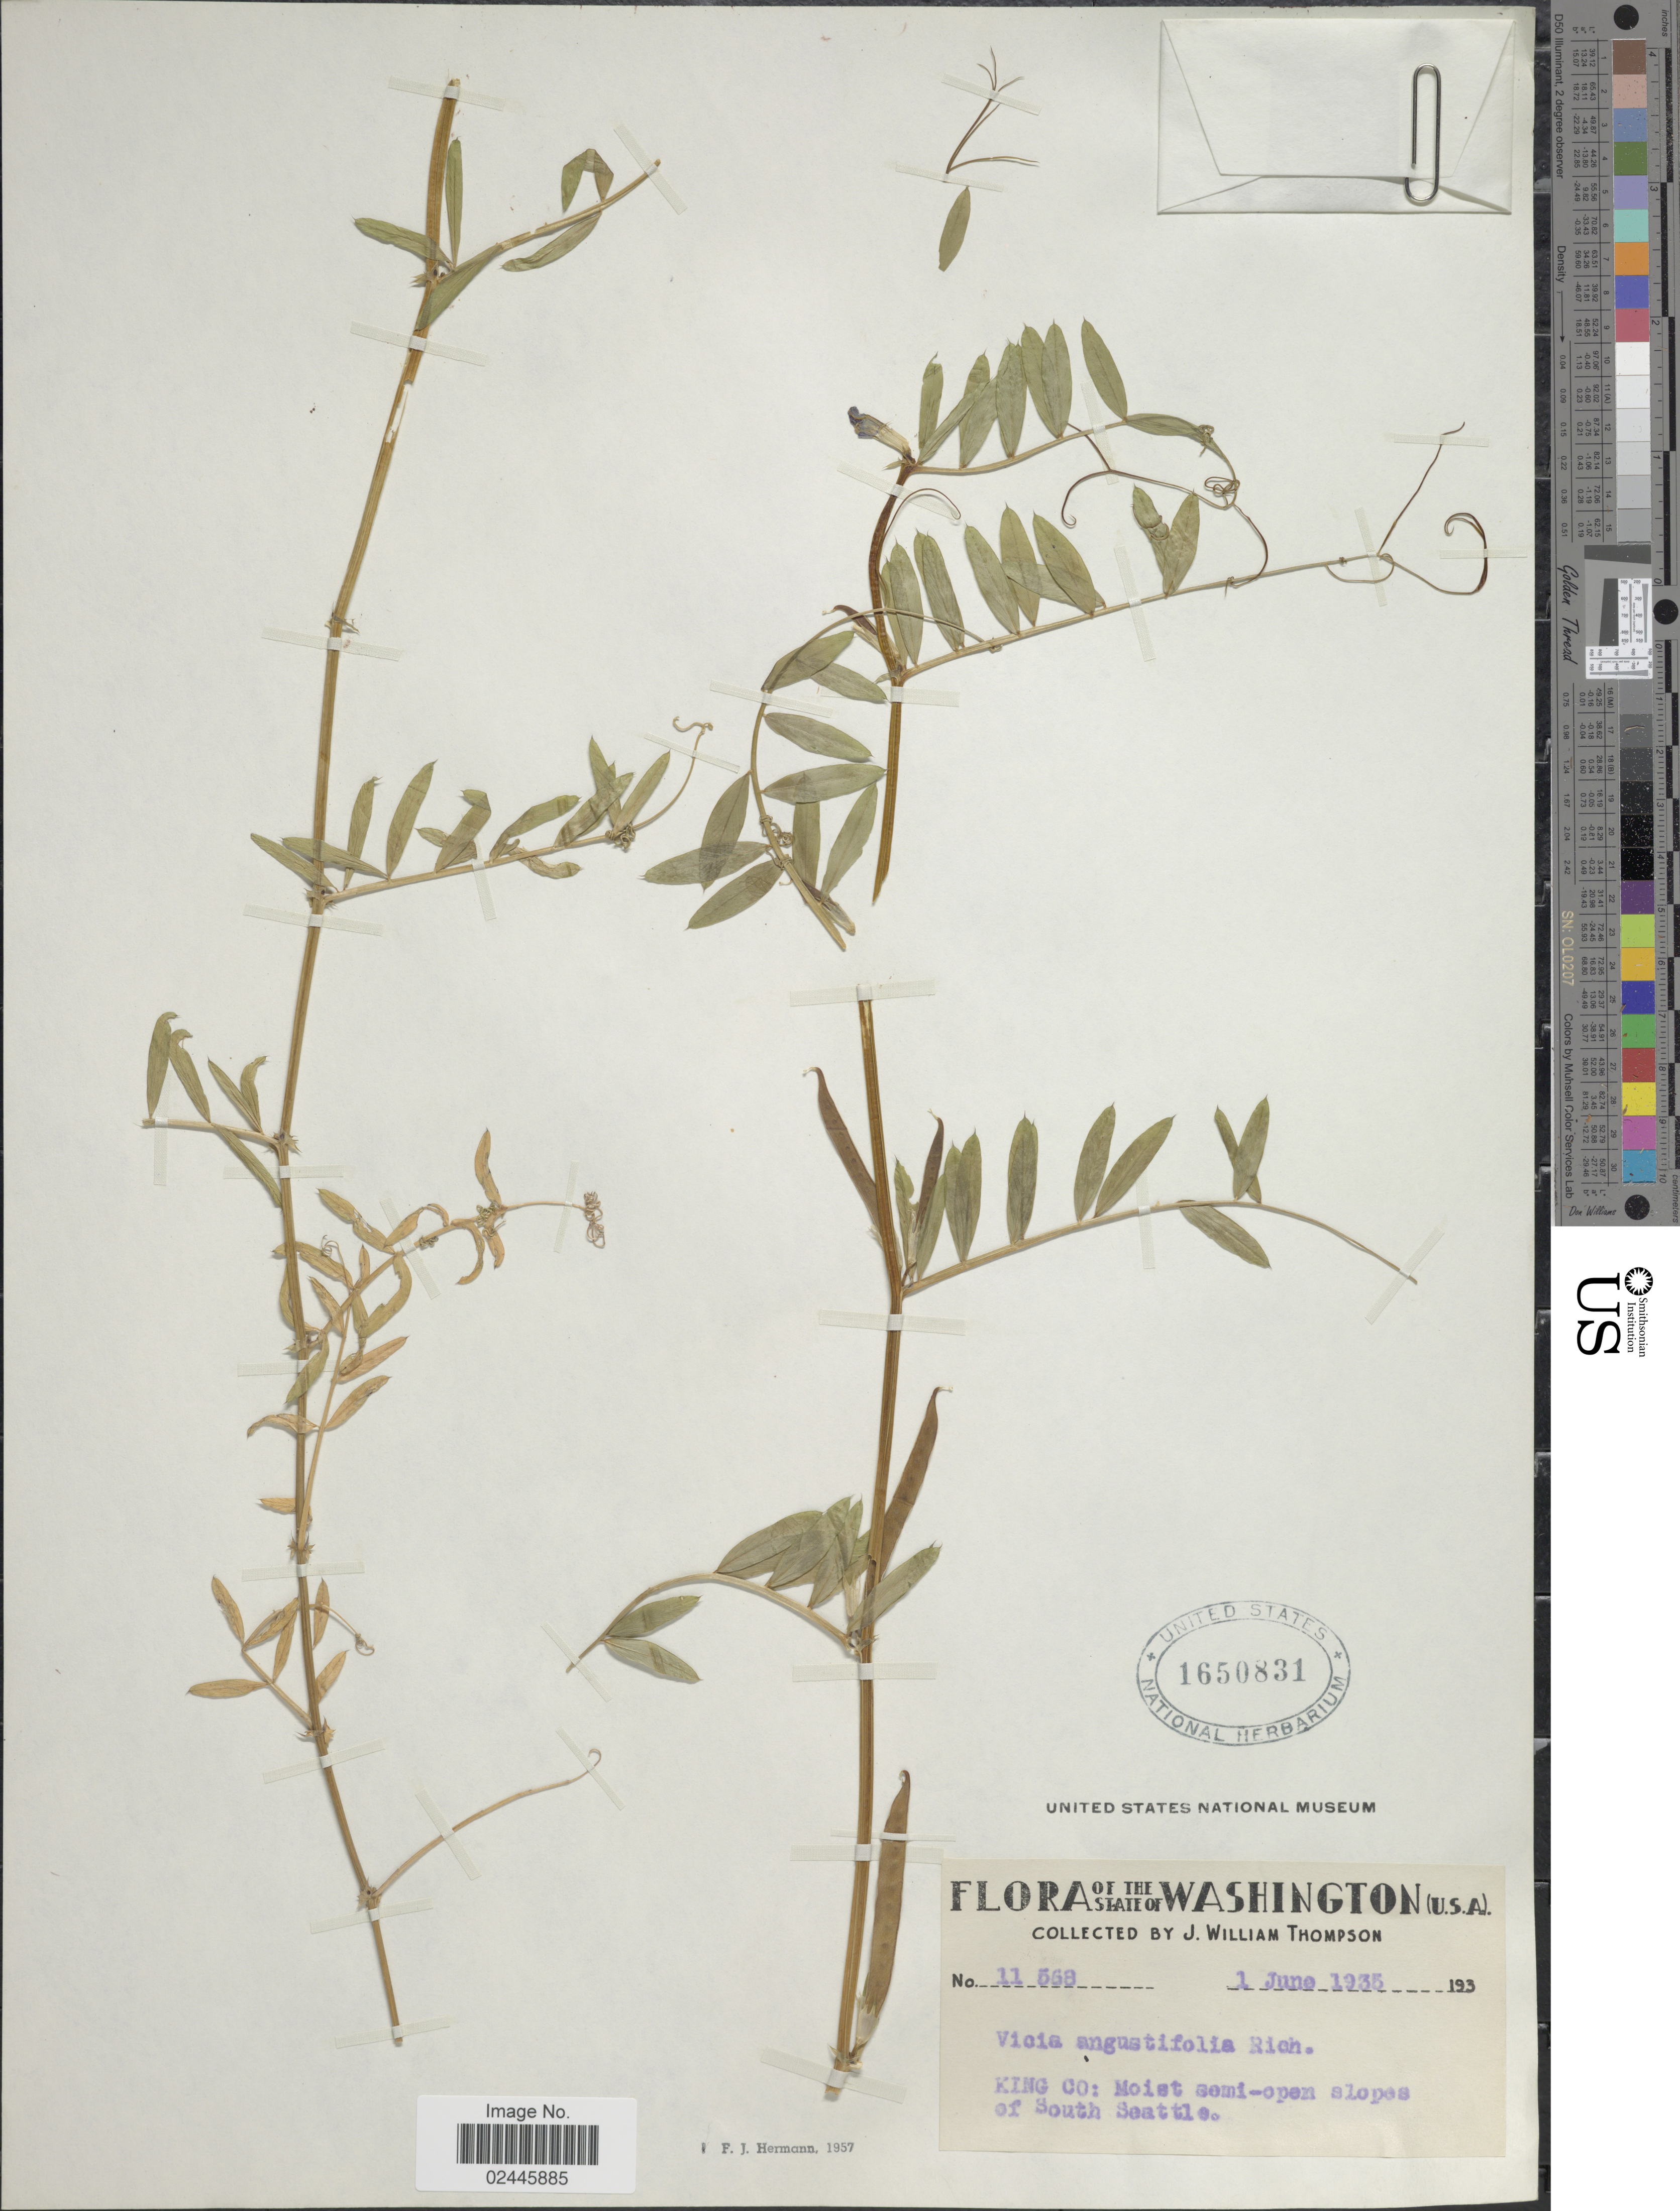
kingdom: Plantae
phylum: Tracheophyta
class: Magnoliopsida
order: Fabales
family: Fabaceae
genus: Vicia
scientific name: Vicia angustifolia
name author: L.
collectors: J. W. Thomson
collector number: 11568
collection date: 1935-06-01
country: United States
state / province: Washington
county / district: King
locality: King Co: Moist semi-open slopes of South Seattle.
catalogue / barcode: US 1650831